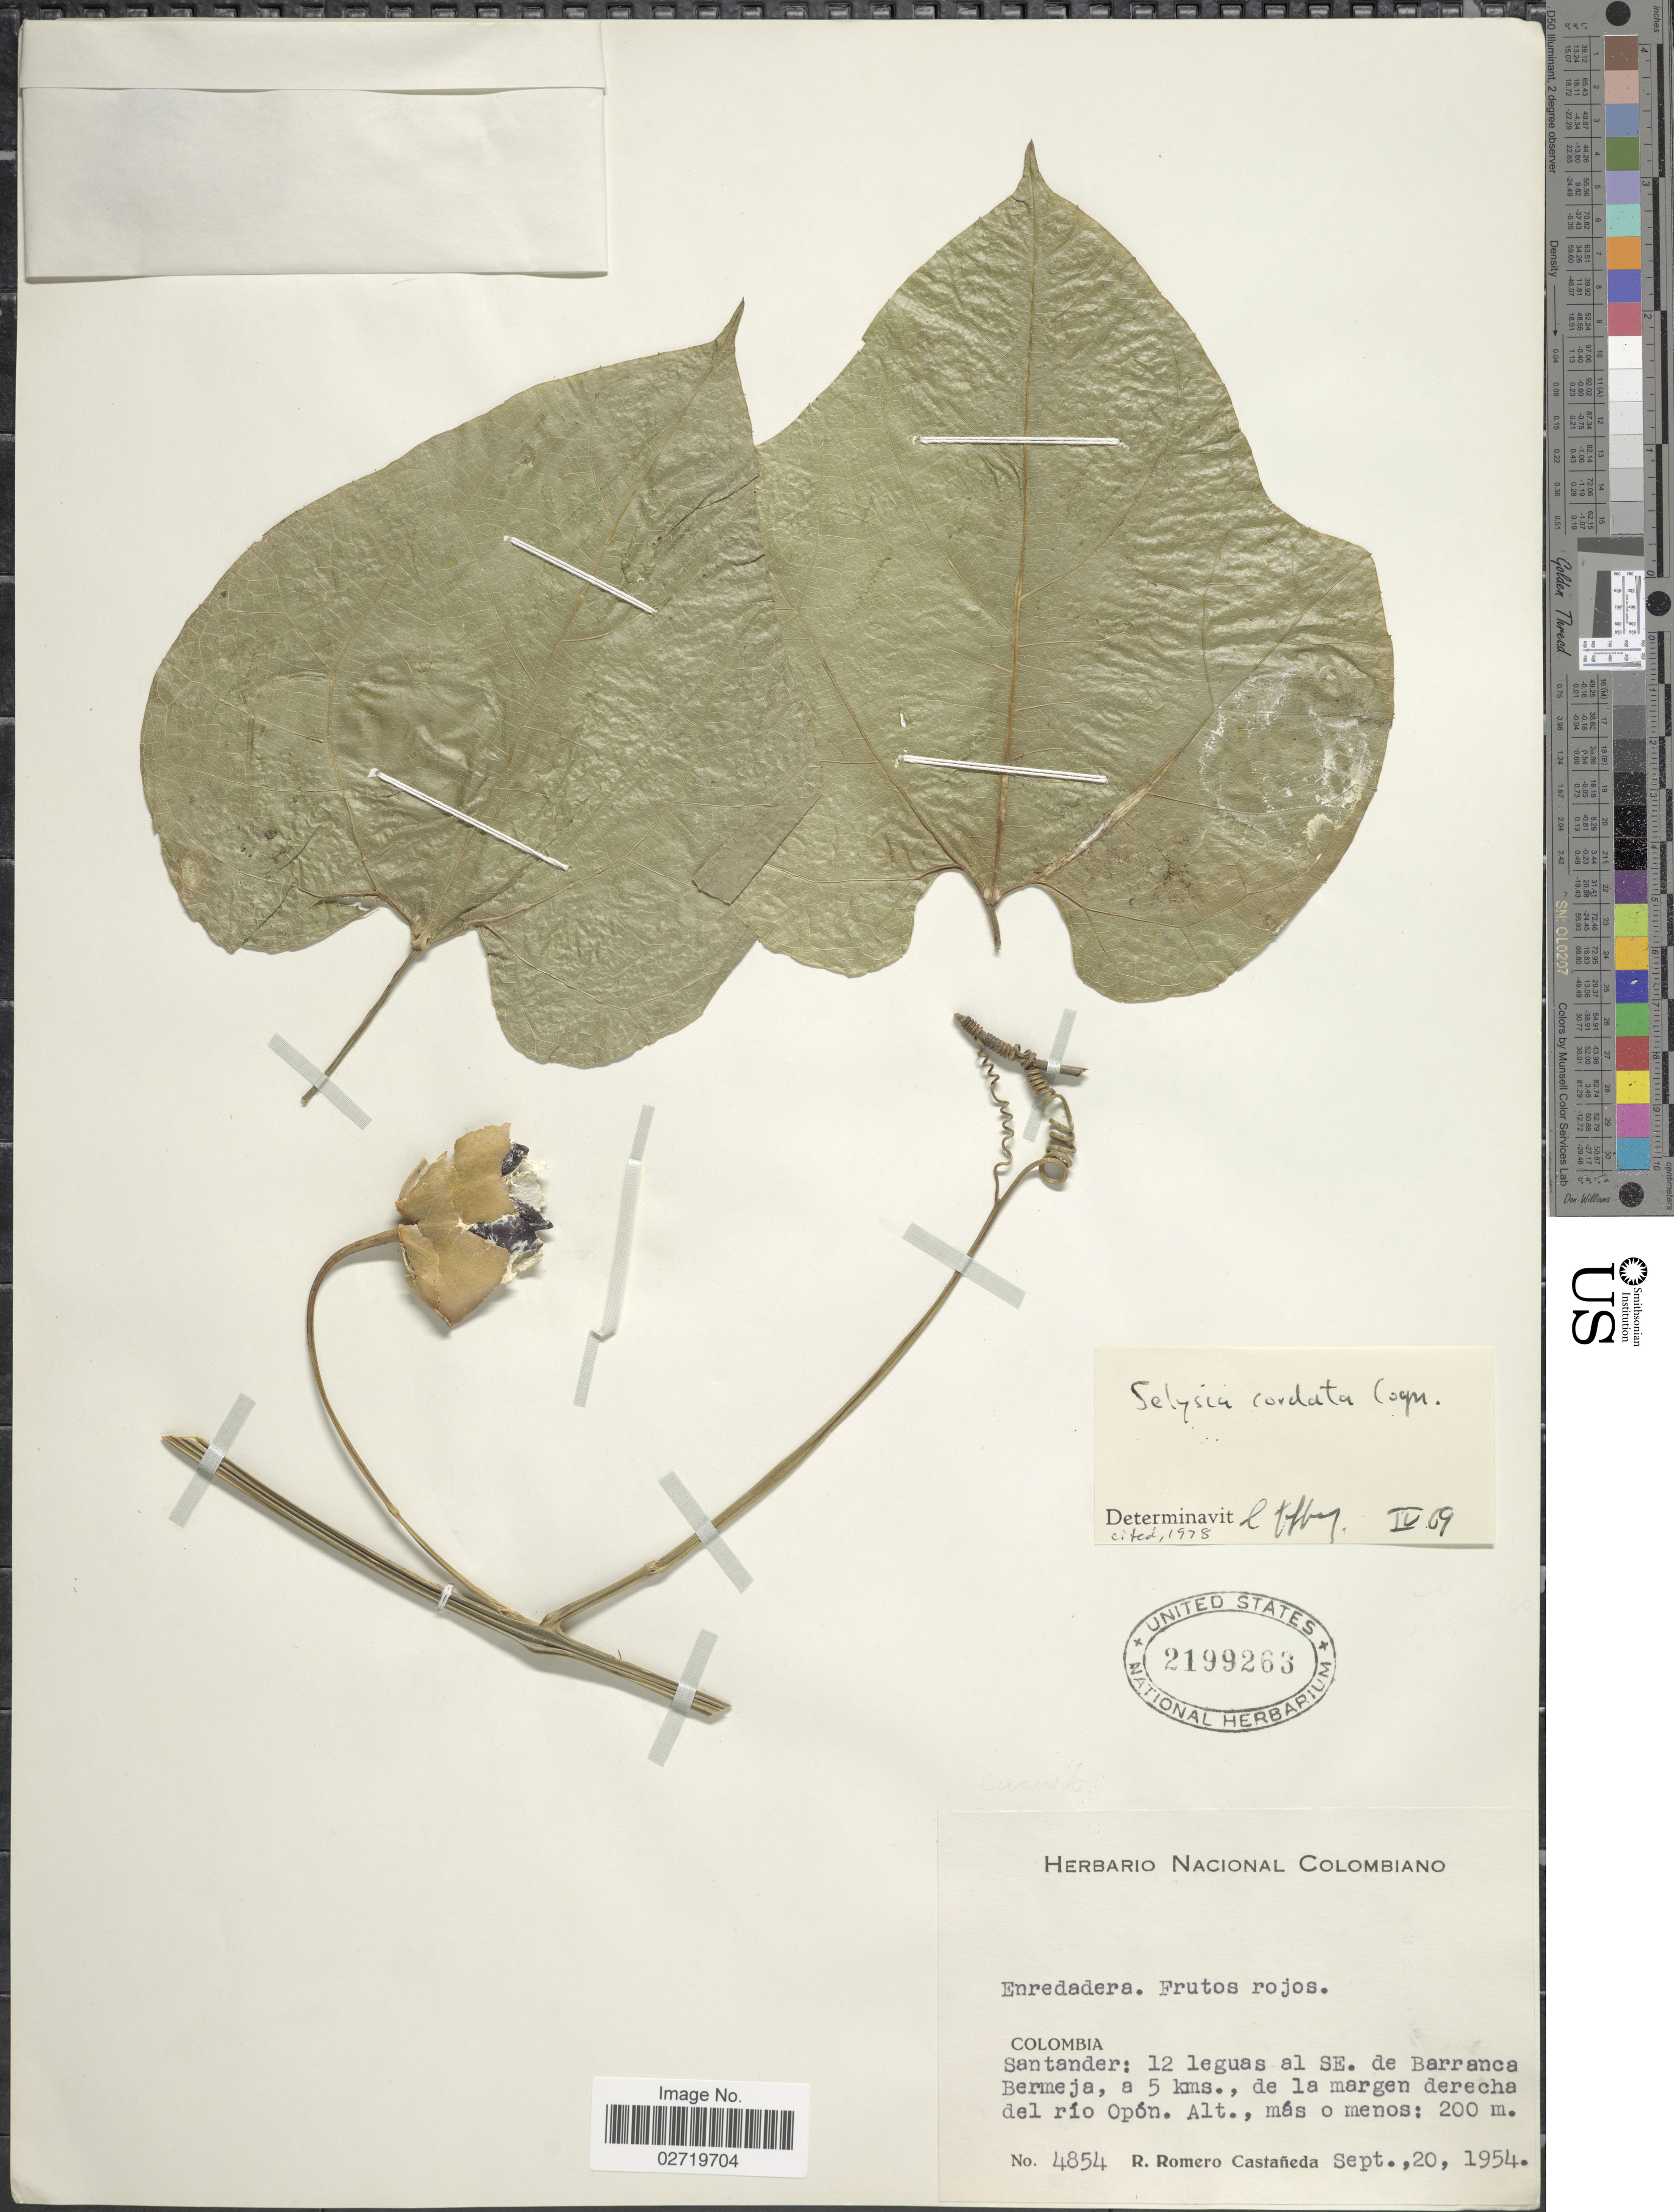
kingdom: Plantae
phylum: Tracheophyta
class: Magnoliopsida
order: Cucurbitales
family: Cucurbitaceae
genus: Selysia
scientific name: Selysia cordata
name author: Cogn.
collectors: R. Romero Castañeda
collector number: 4854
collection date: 1954-09-20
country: Colombia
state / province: Santander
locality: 12 leguas al SE. de Barranca Bermeja, a 5 kms., de la margen derecha del río Opón.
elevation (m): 200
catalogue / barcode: US 2199263